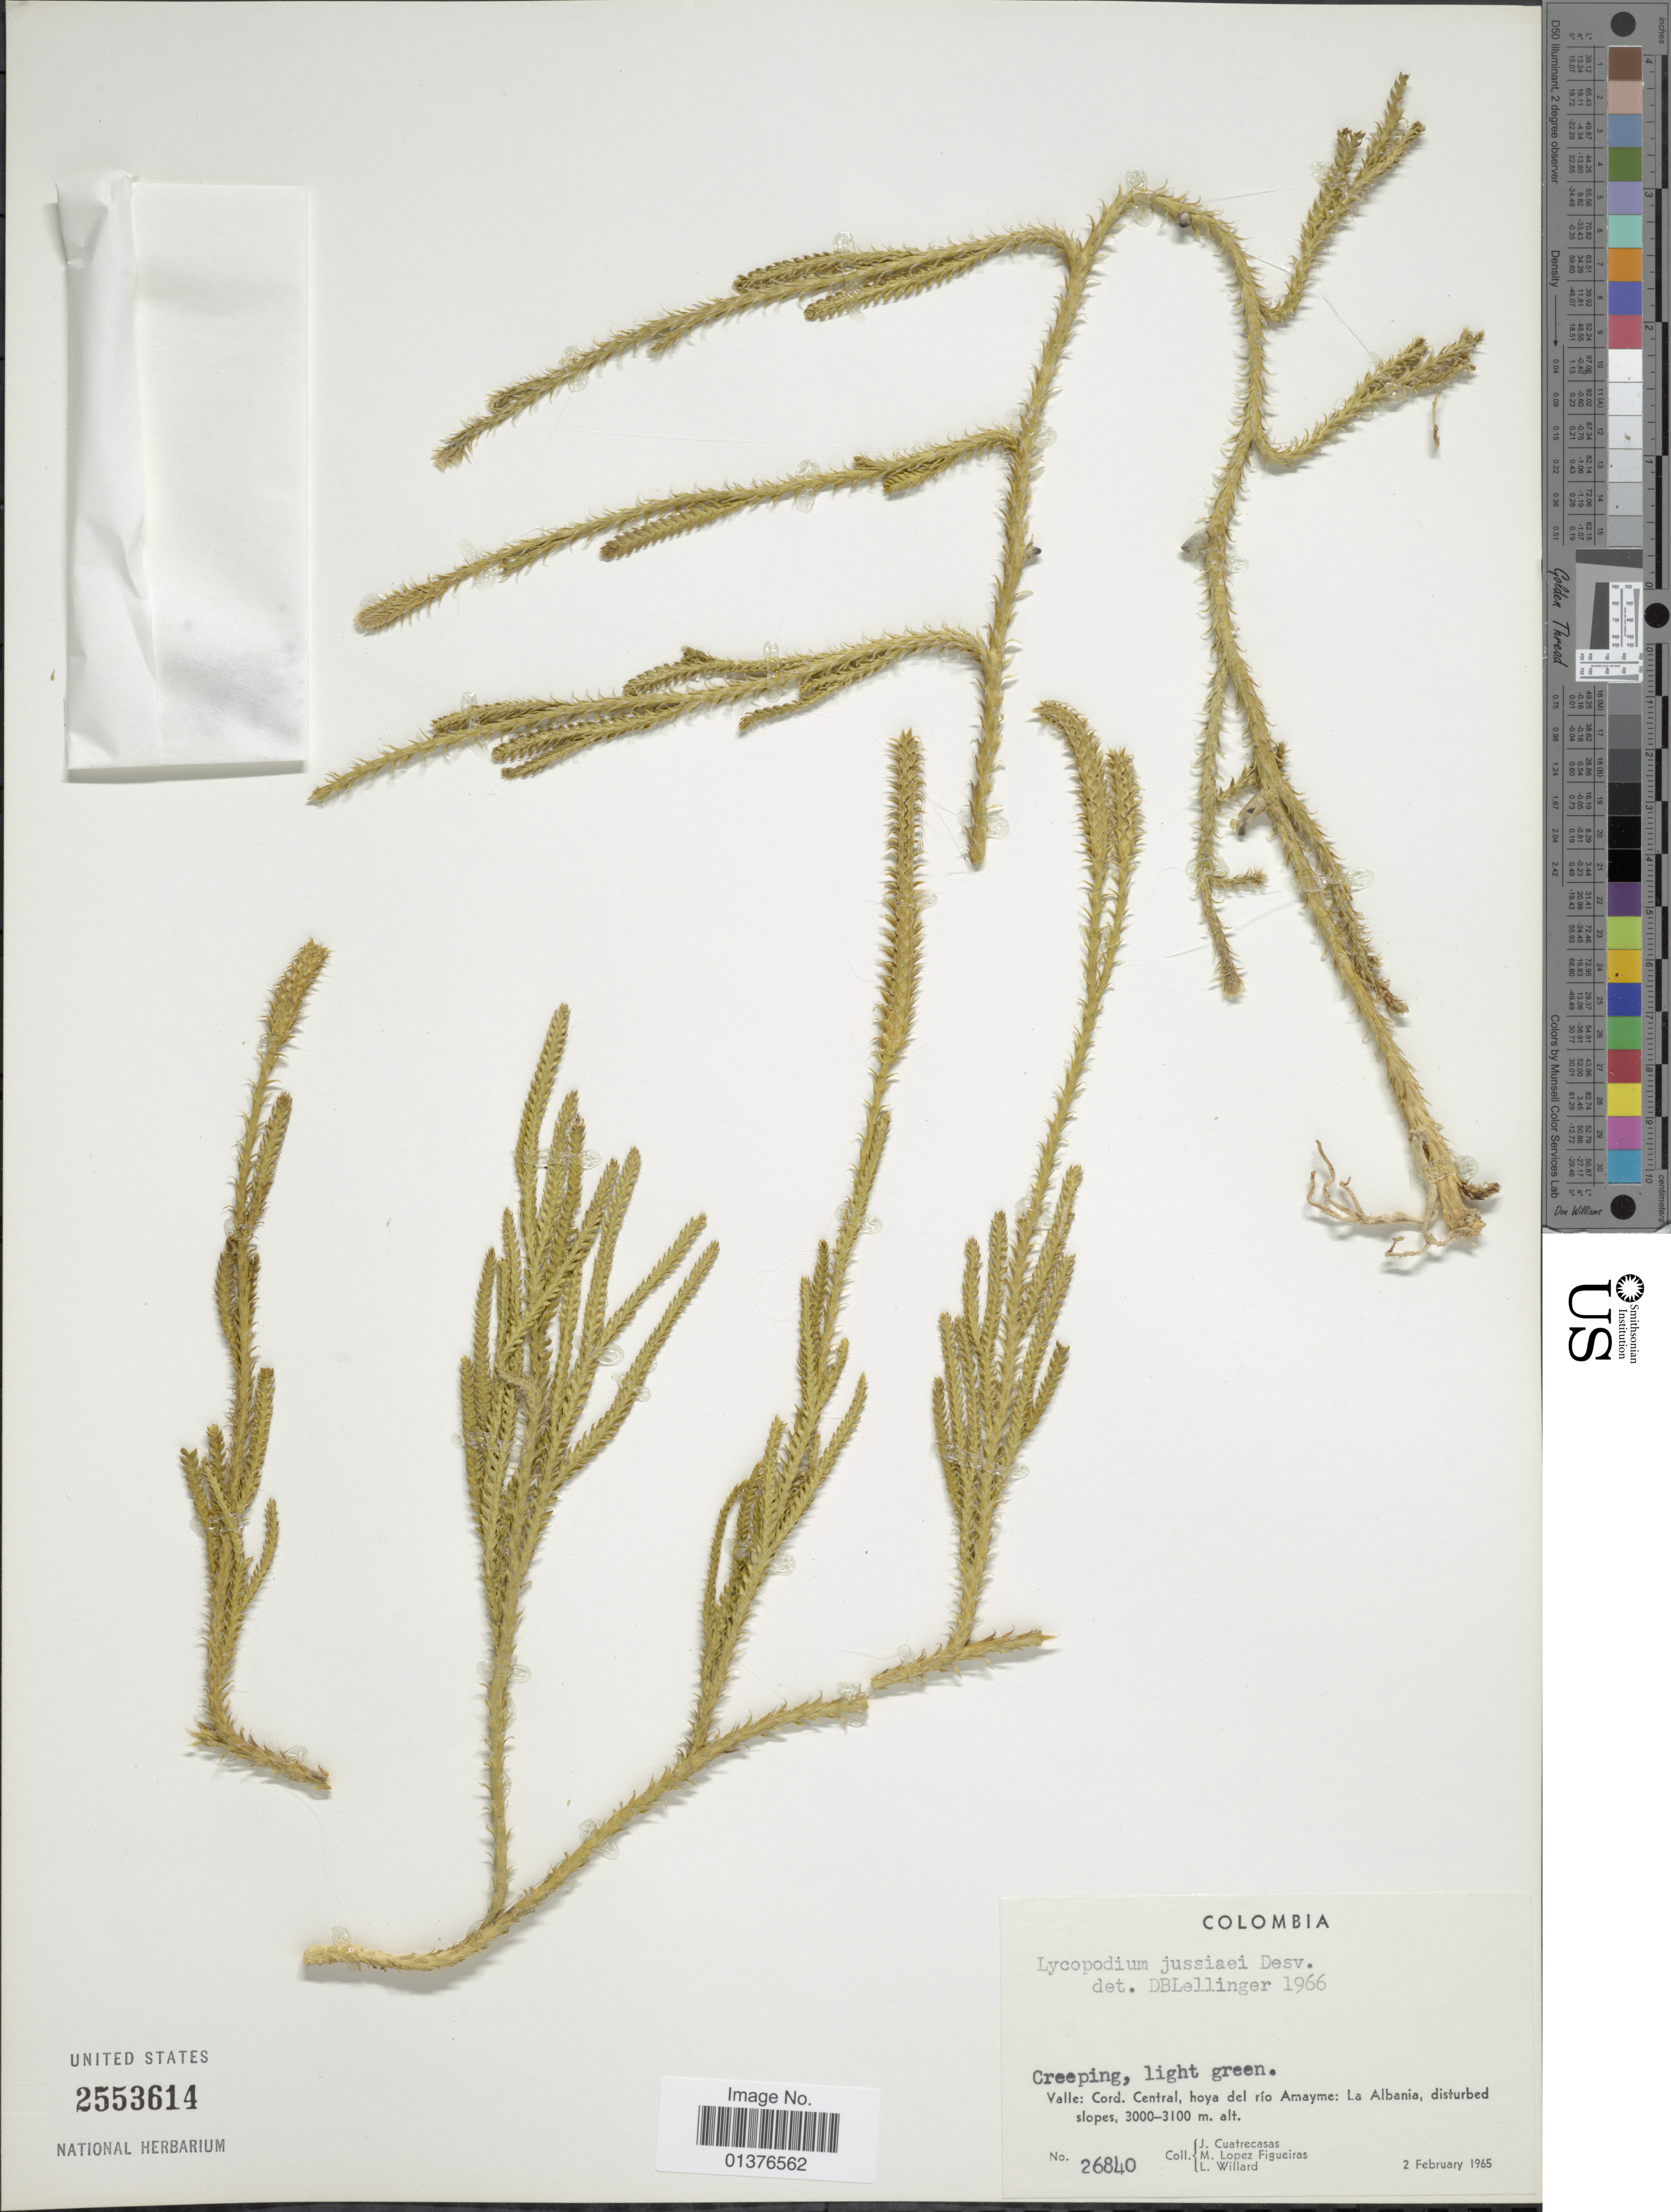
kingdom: Plantae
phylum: Tracheophyta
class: Lycopodiopsida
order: Lycopodiales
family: Lycopodiaceae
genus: Diphasium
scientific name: Diphasium jussiaei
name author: (Desv.) C. Presl ex Rothm.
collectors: J. Cuatrecasas & M. Lopéz-F.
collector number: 26840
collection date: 1965-02-02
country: Colombia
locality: Valle: Cord. Central, hoya del rio Amayme: La Albania,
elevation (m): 3000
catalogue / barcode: US 2553614